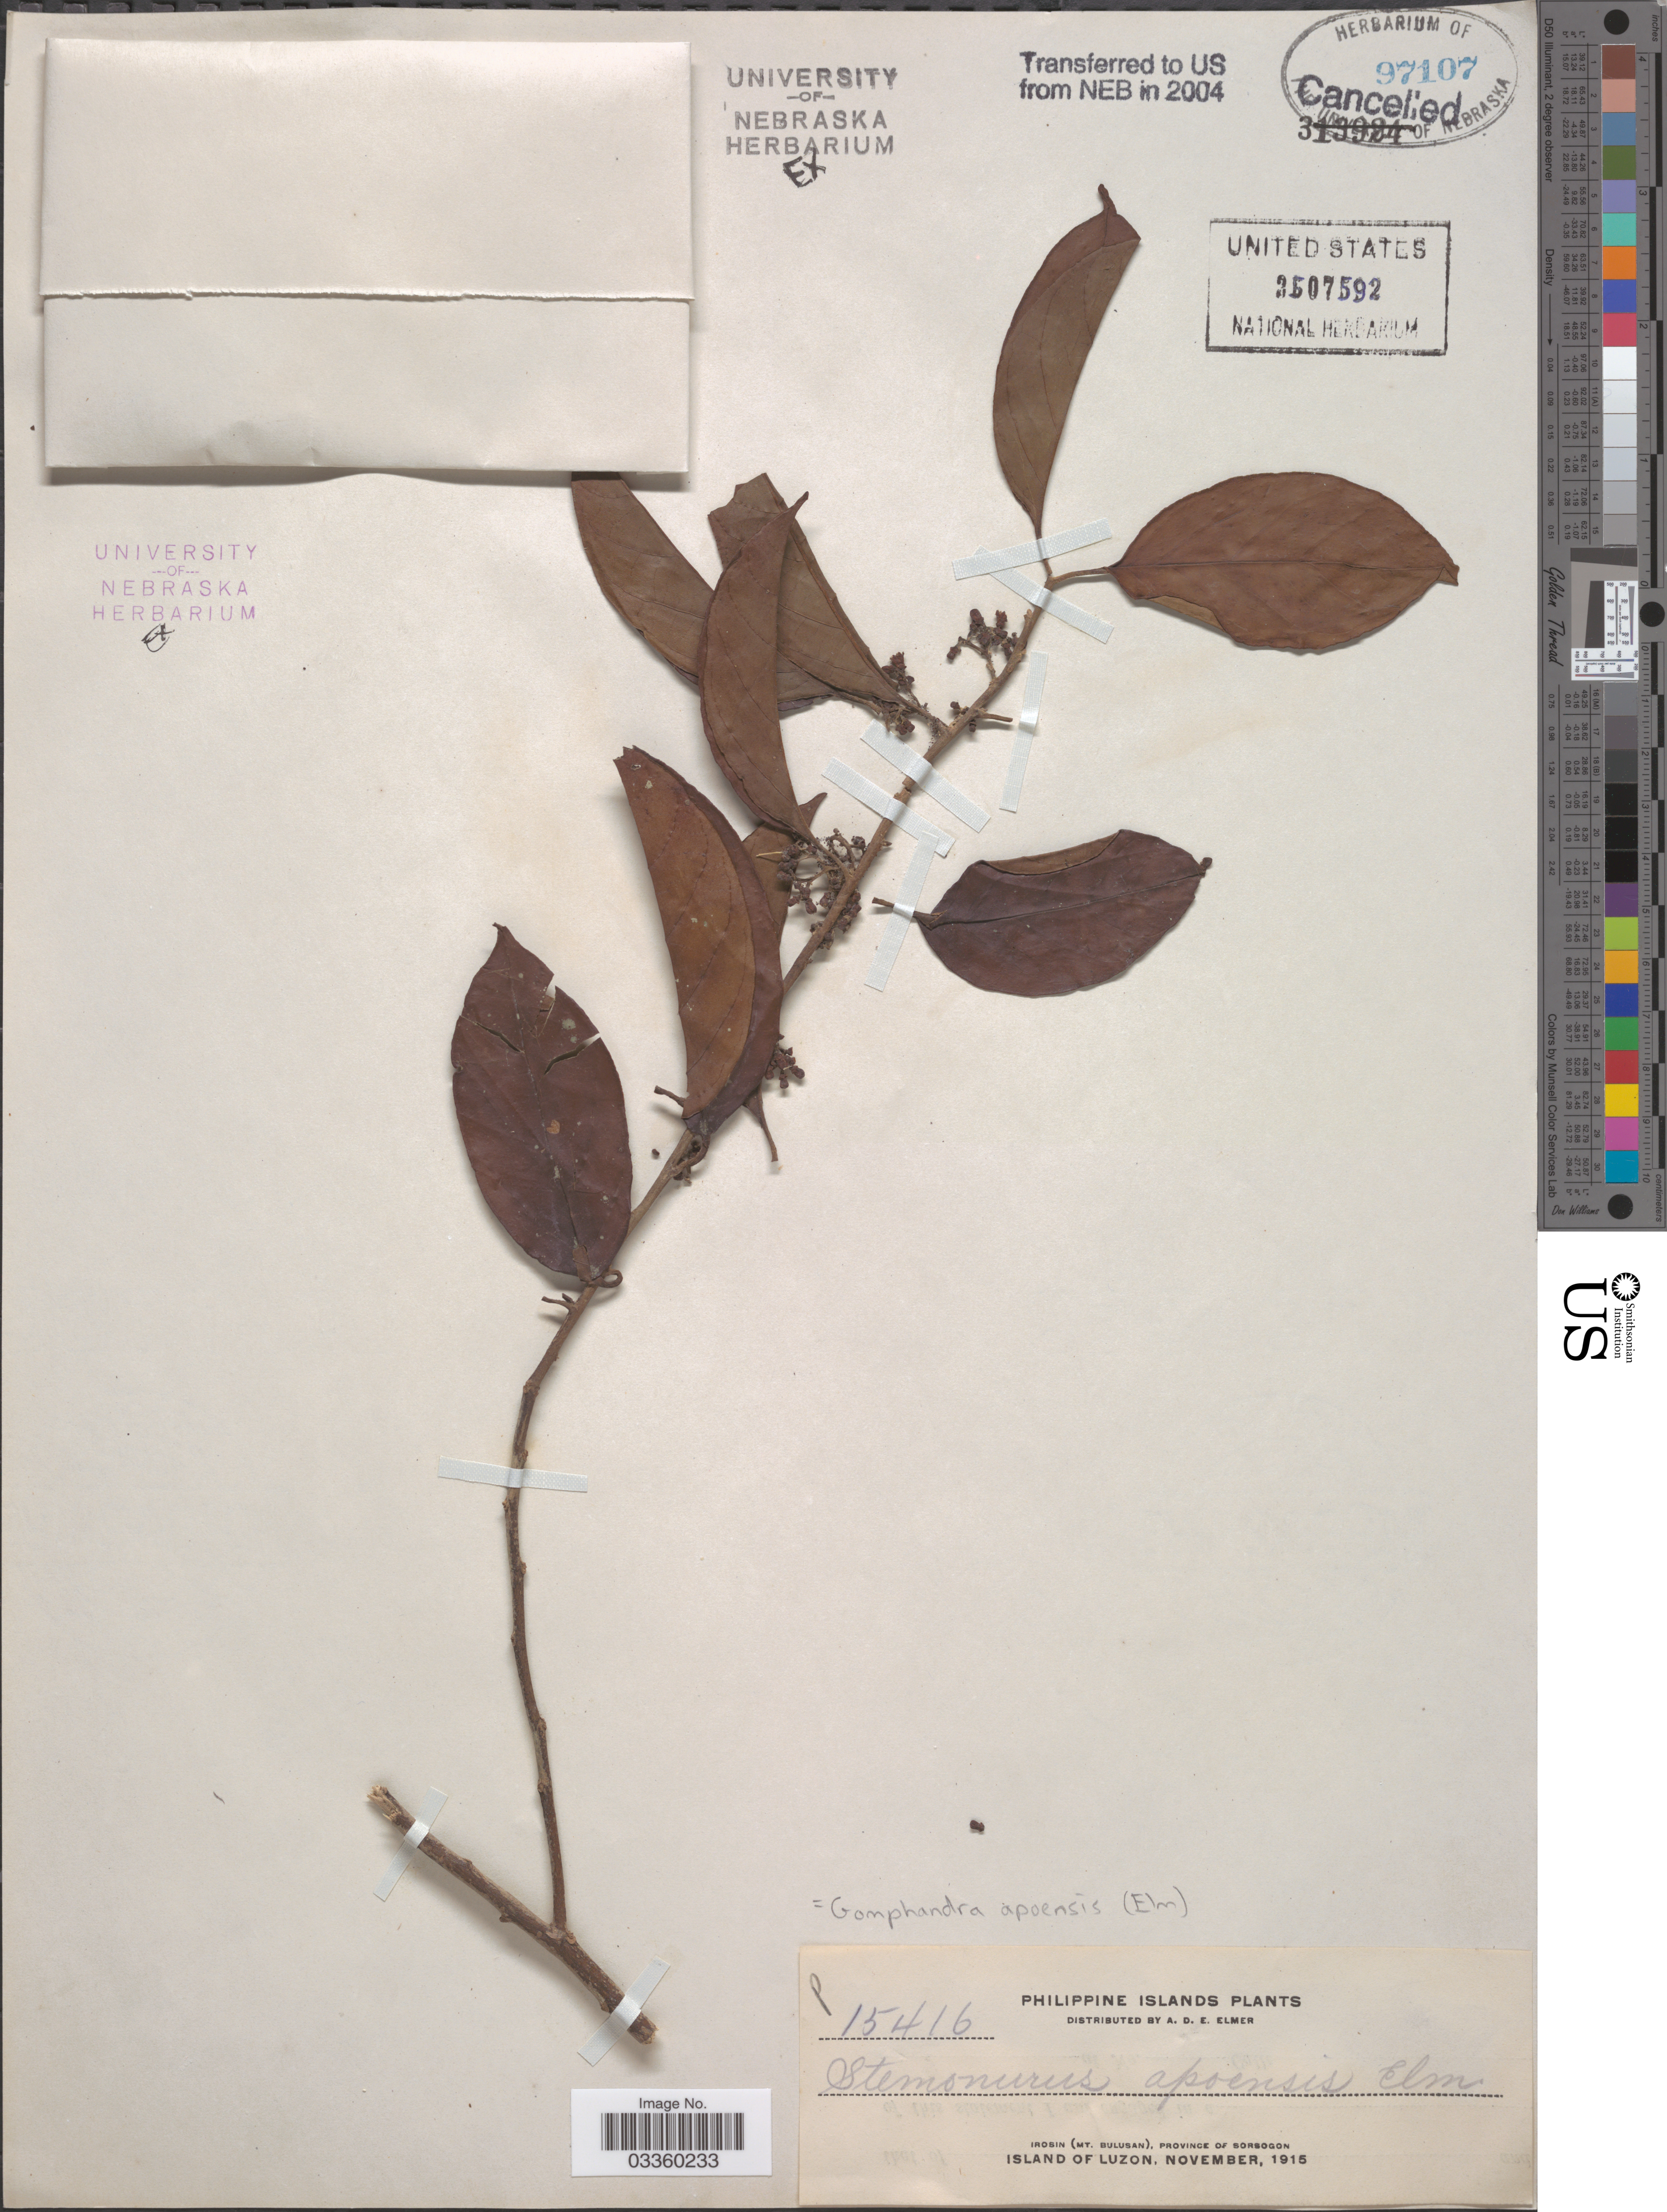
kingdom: Plantae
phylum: Tracheophyta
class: Magnoliopsida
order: Cardiopteridales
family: Stemonuraceae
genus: Gomphandra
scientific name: Gomphandra apoensis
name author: (Elmer) Merr.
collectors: A. D. E. Elmer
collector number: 15416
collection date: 1915-11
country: Philippines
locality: Irosin (Mt. Bulusan), Province of Sorsogon. Island of Luzon.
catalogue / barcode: US 3507592